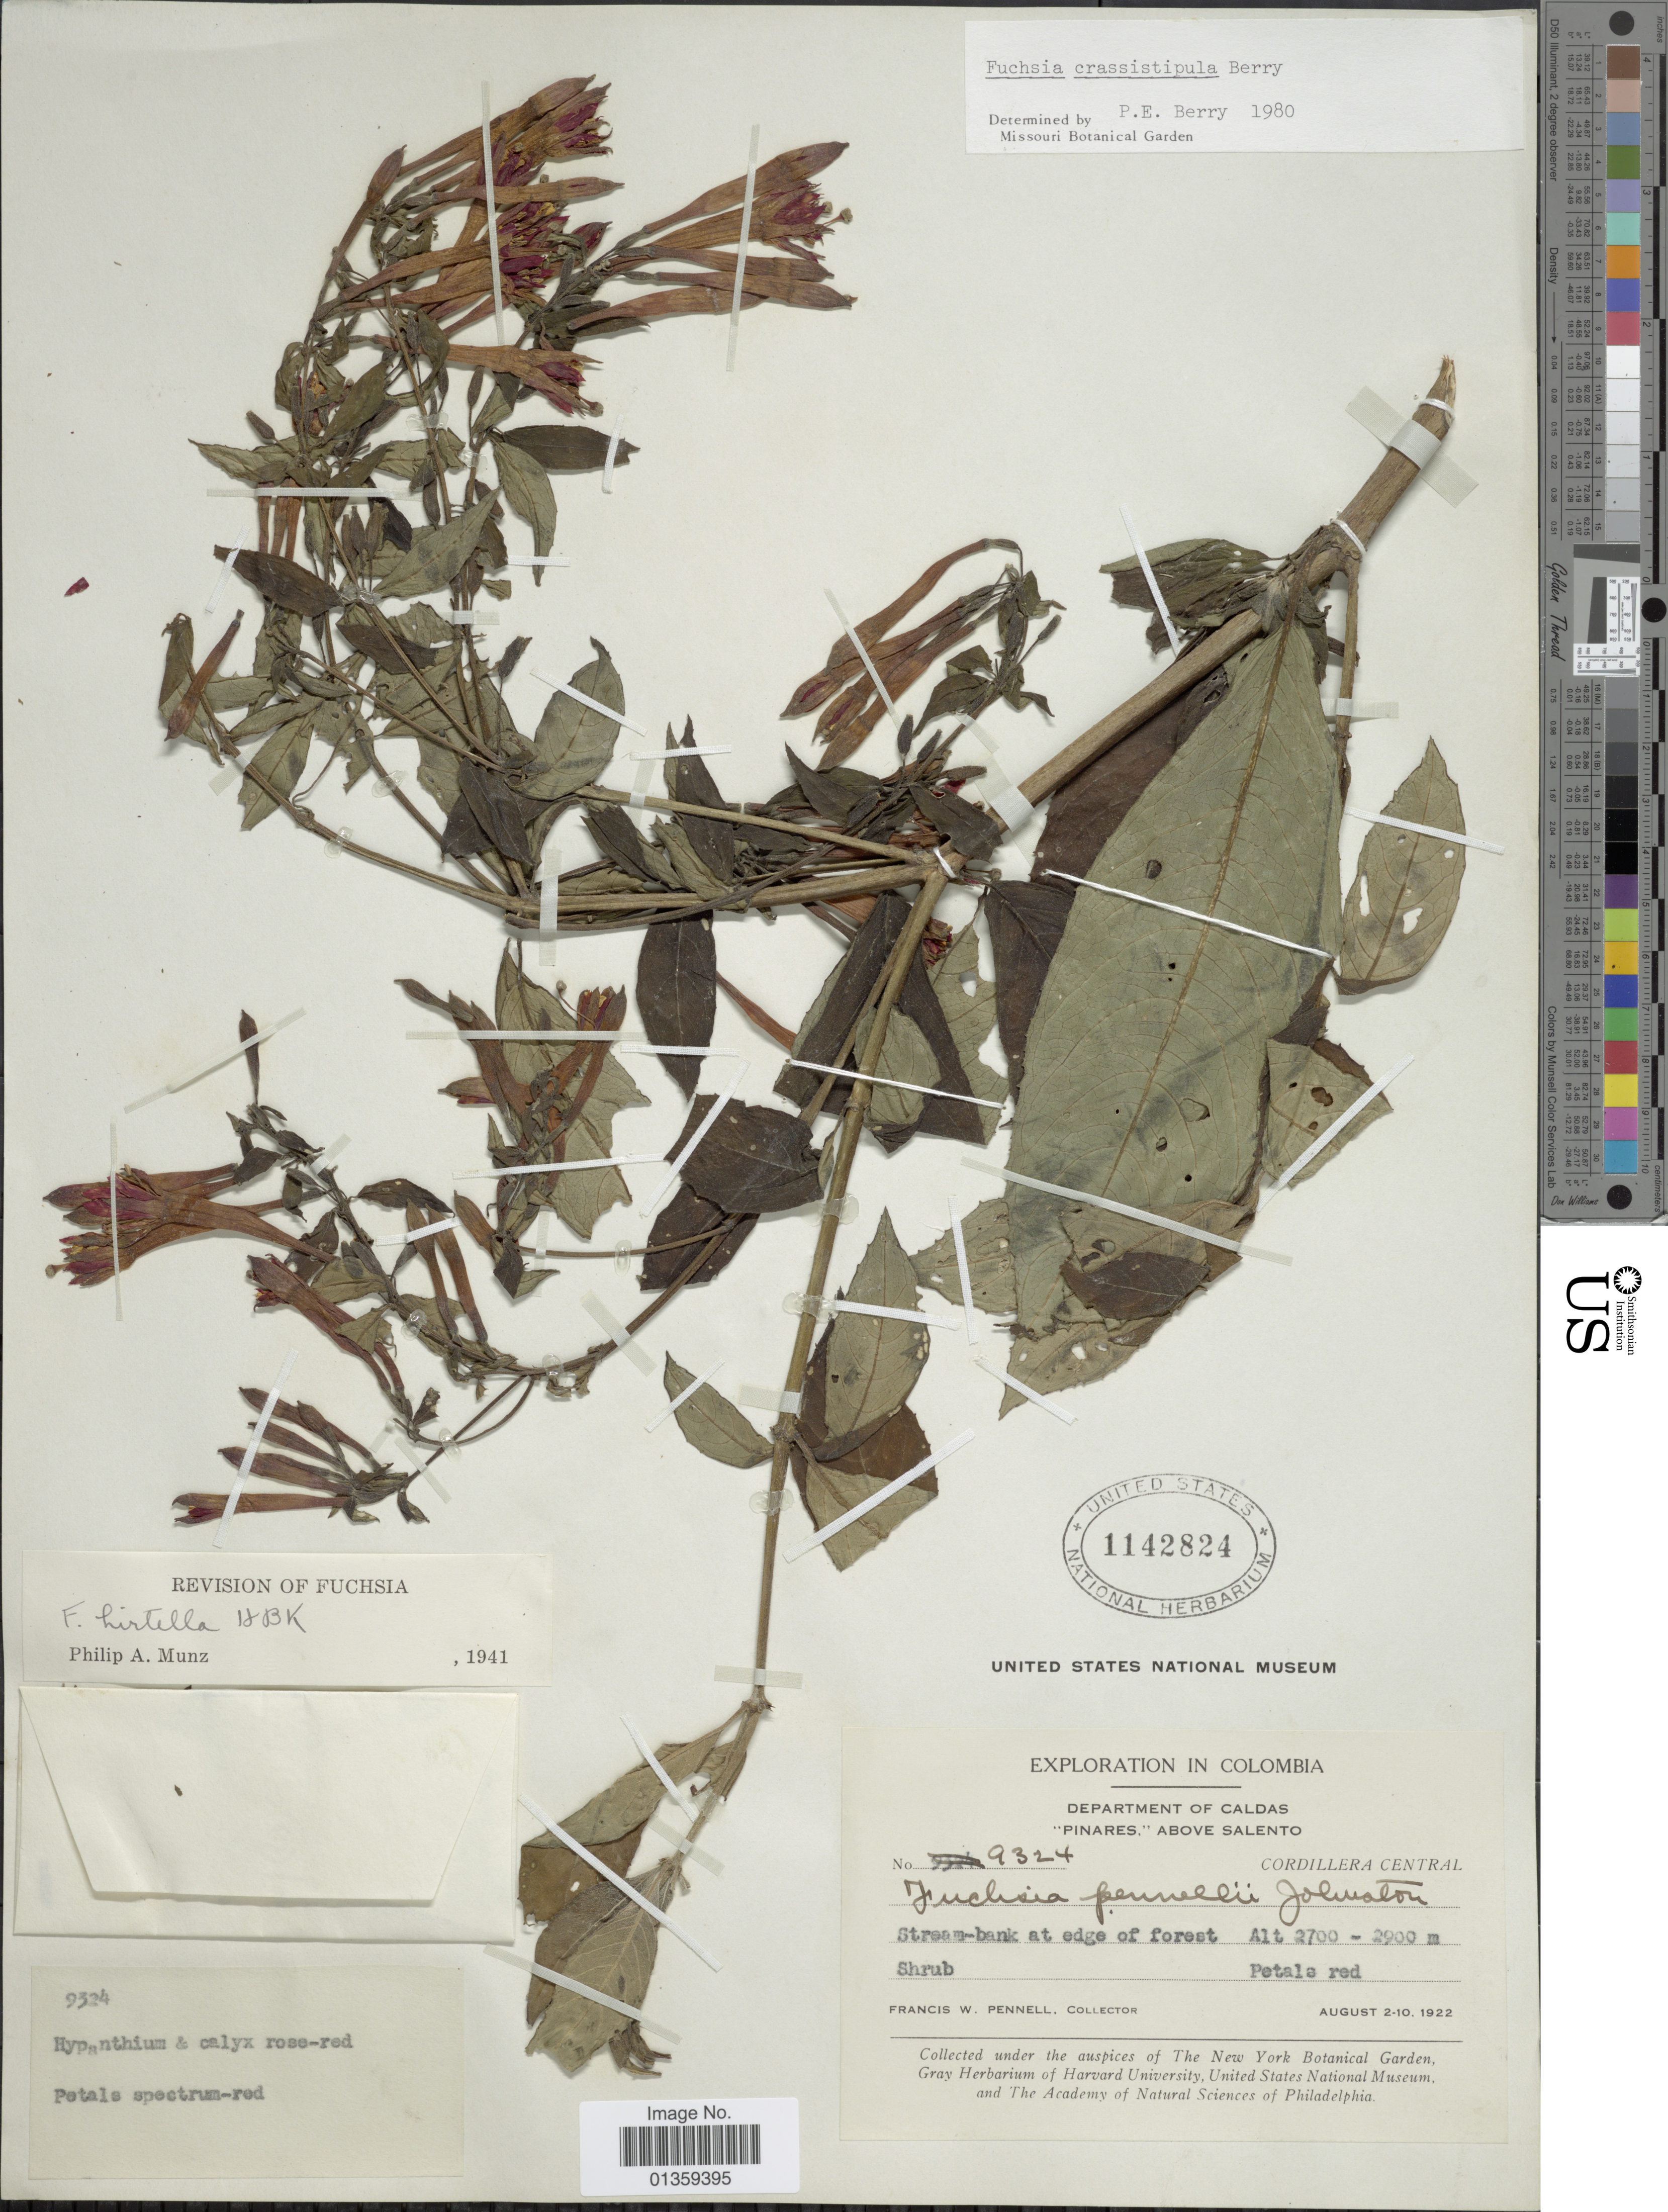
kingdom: Plantae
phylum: Tracheophyta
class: Magnoliopsida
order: Myrtales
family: Onagraceae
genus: Fuchsia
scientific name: Fuchsia crassistipula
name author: P.E. Berry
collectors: F. W. Pennell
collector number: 9324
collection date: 1922-08-02/1922-08-10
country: Colombia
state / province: Caldas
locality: Pinares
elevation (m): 2700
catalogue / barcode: US 1142824